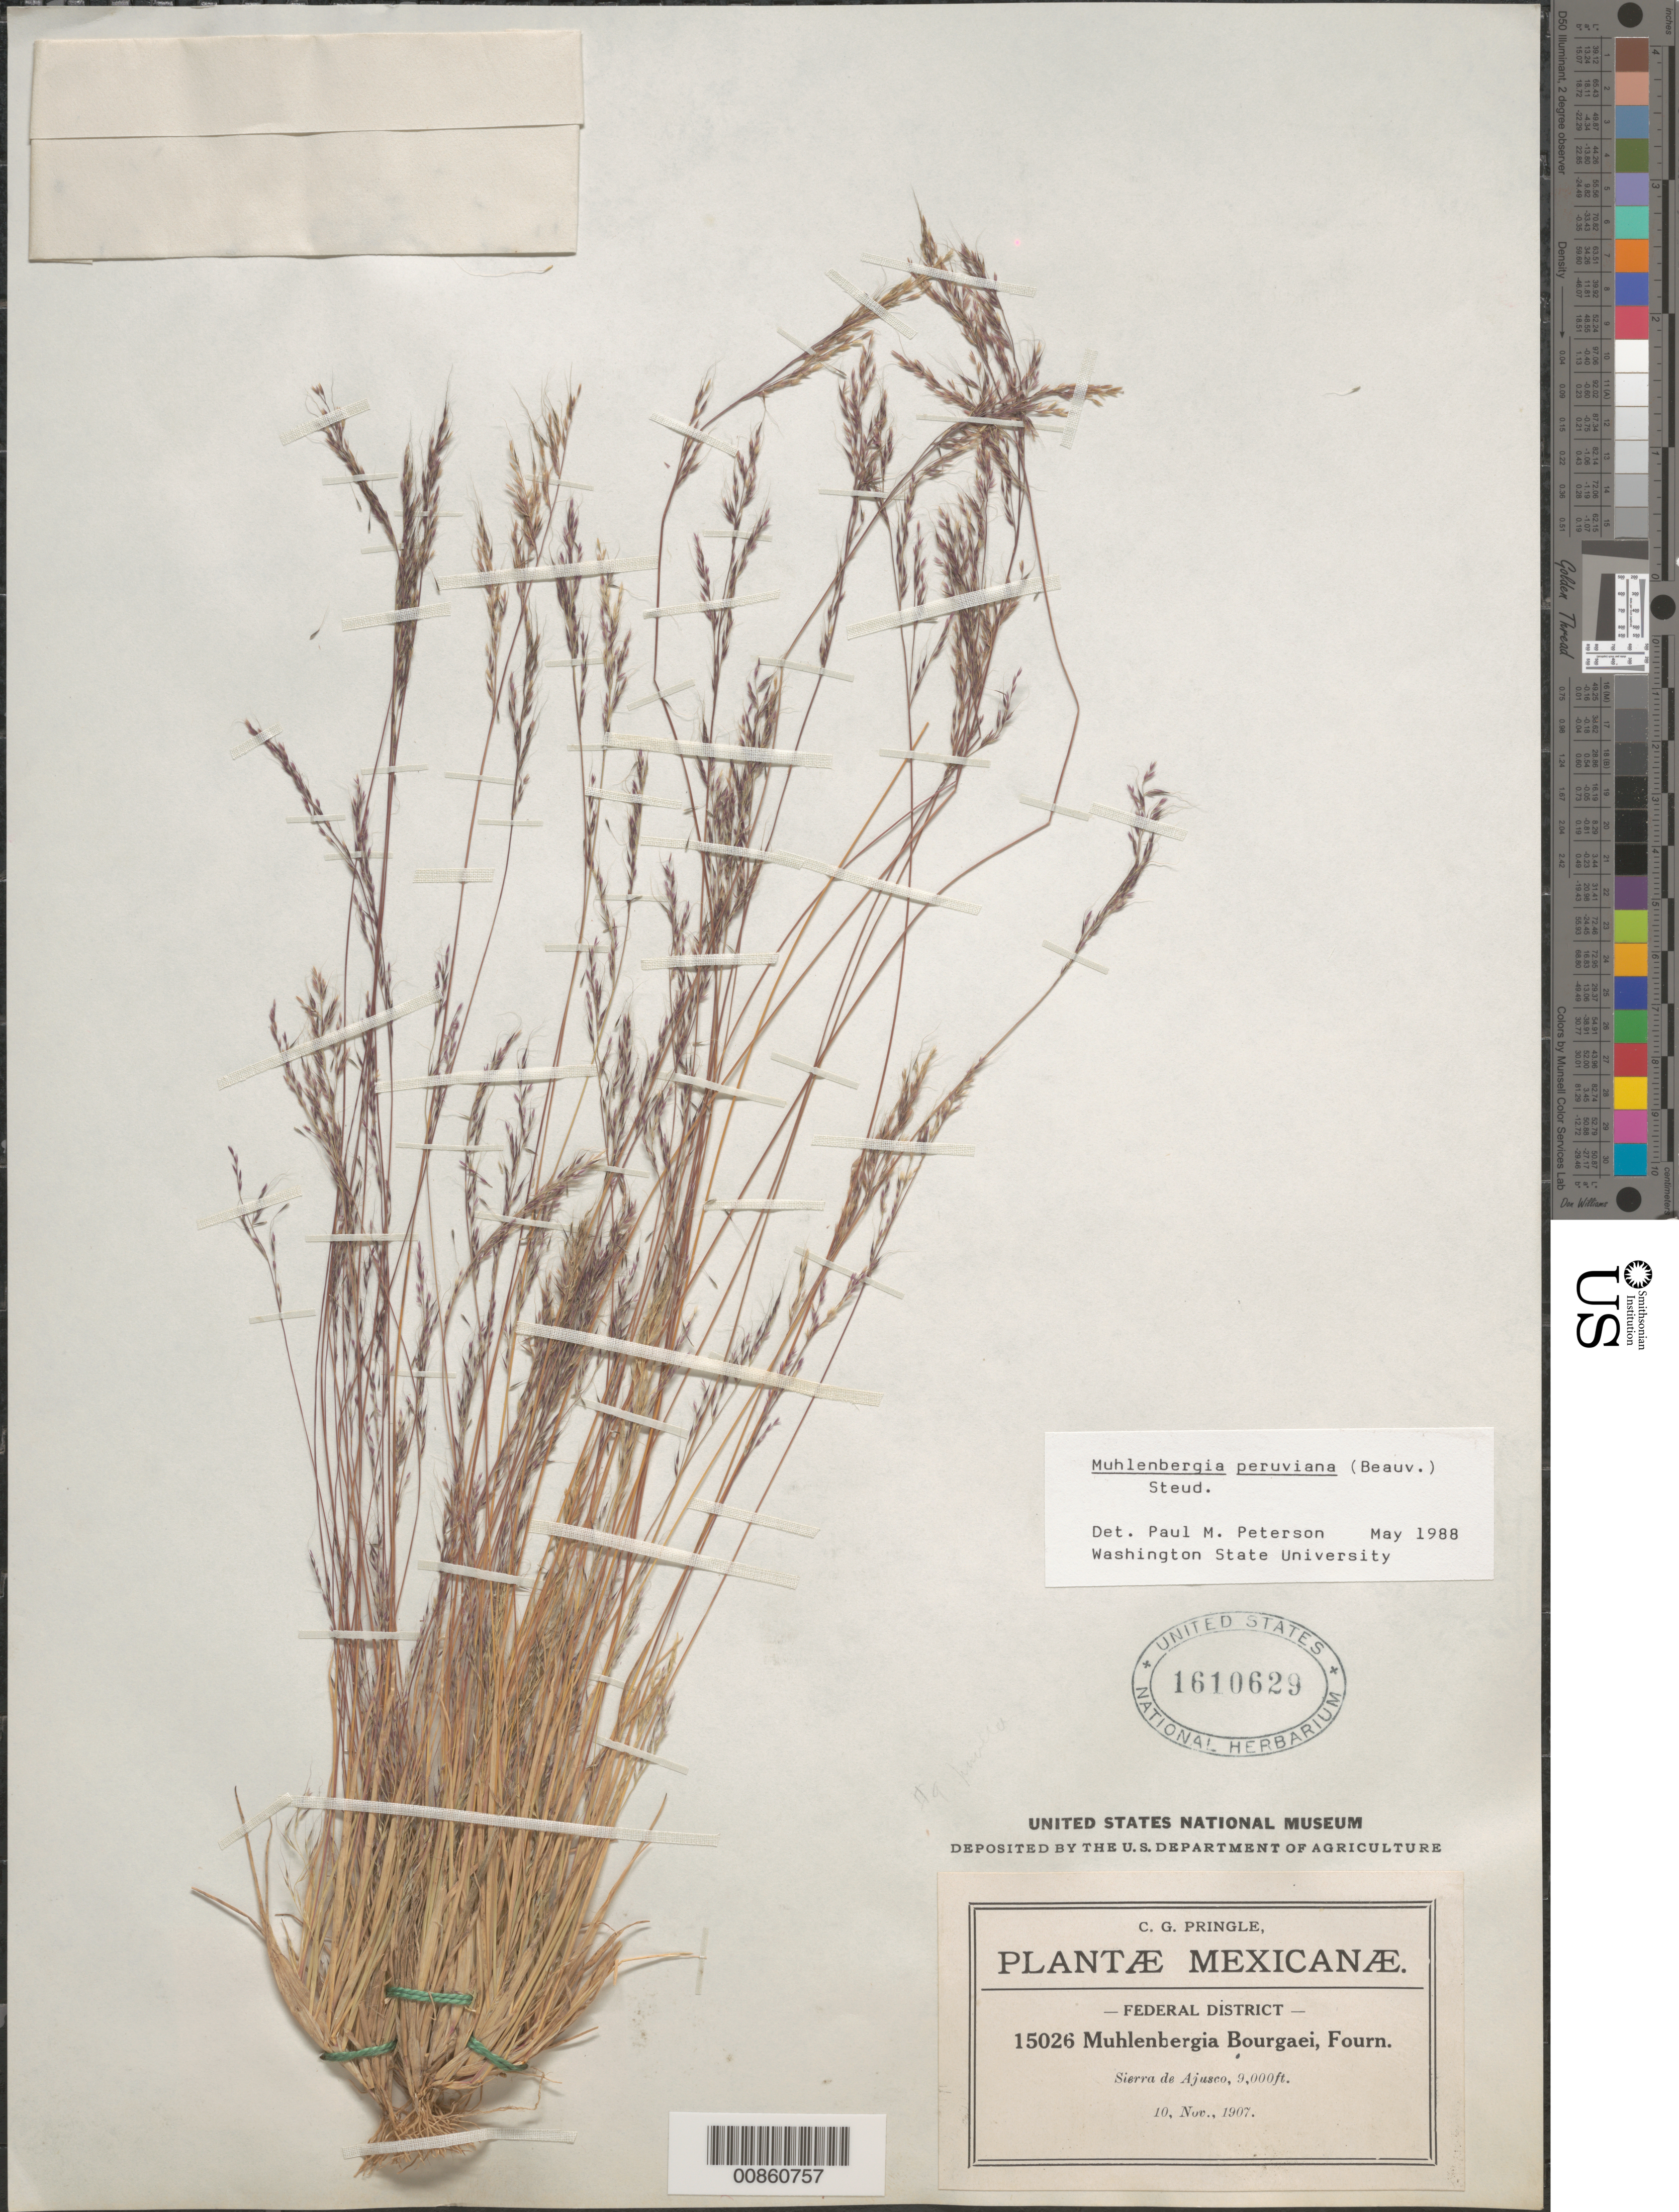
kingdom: Plantae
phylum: Tracheophyta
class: Liliopsida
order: Poales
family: Poaceae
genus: Muhlenbergia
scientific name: Muhlenbergia peruviana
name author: (P. Beauv.) Steud.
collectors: C. G. Pringle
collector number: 15026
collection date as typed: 10 Nov 1907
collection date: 1907-11-10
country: Mexico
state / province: Distrito Federal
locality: Sierra de Ajusco, D.F.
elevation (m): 2743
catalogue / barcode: US 1610629